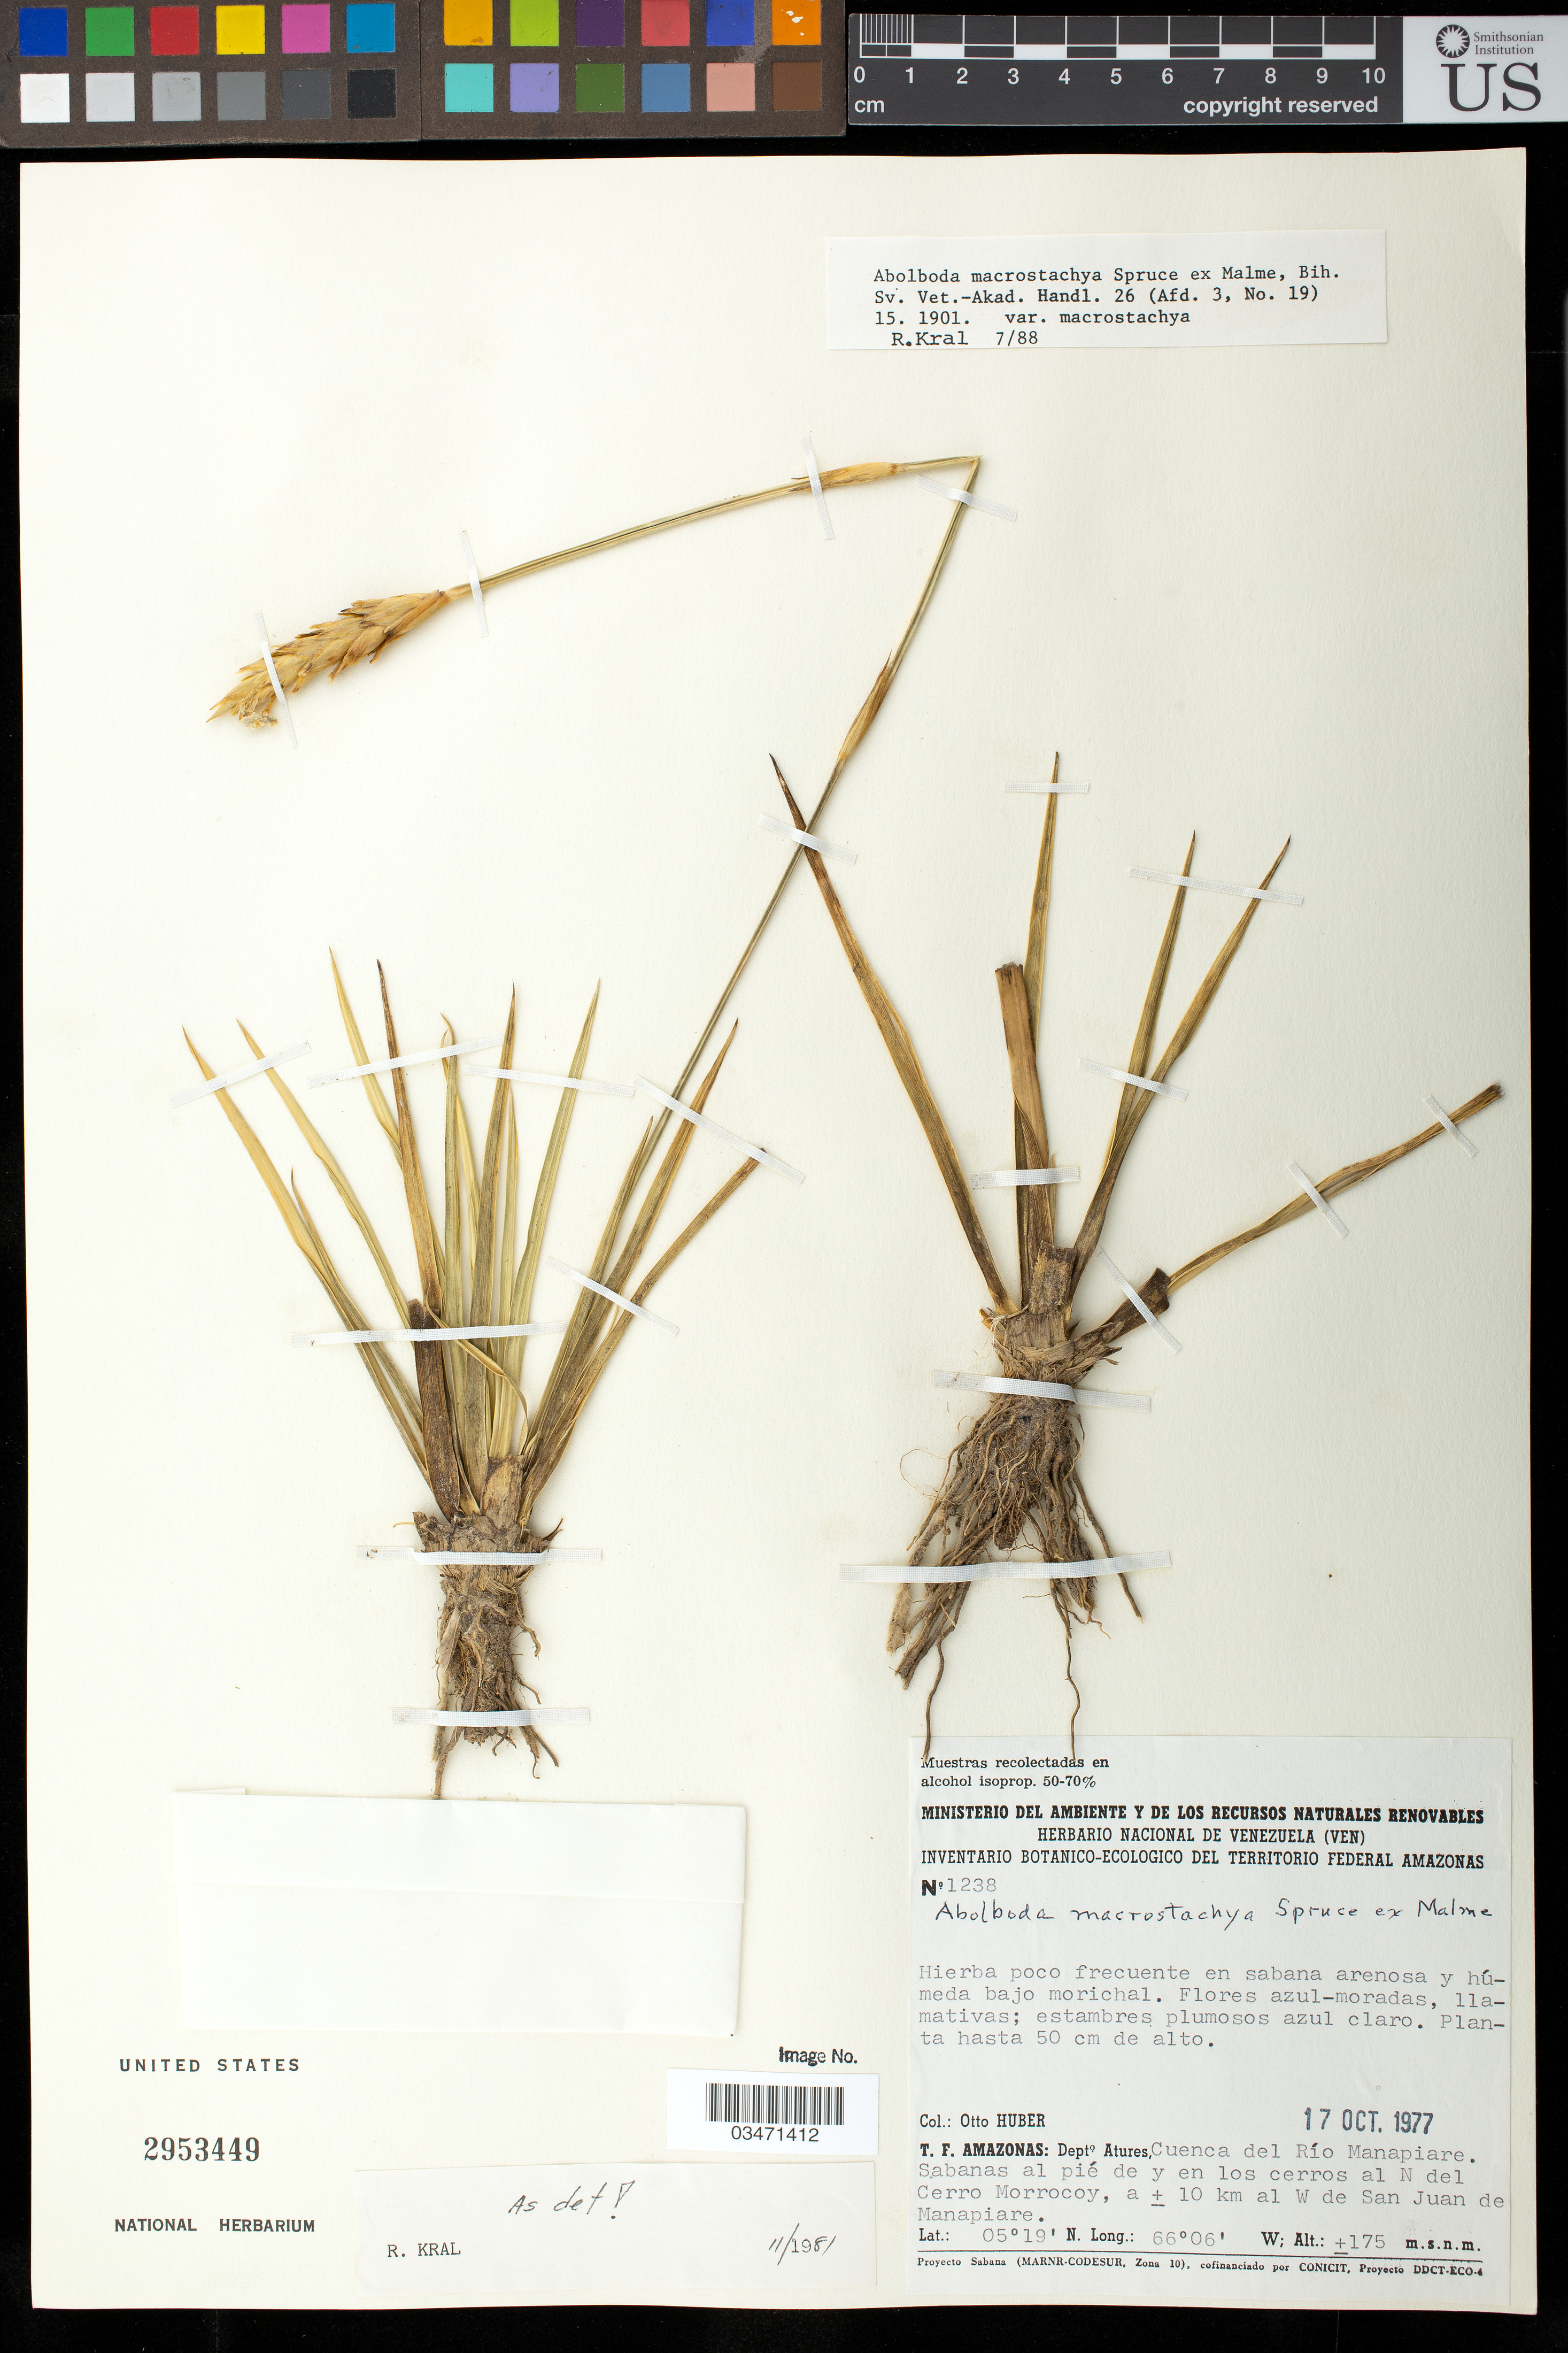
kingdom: Plantae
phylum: Tracheophyta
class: Liliopsida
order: Poales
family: Xyridaceae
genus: Abolboda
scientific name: Abolboda macrostachya var. macrostachya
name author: Spruce ex Malme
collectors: O. Huber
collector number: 1238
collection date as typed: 17-Oct-77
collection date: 1977-10-17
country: Venezuela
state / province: Amazonas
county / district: Atures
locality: Río Manapiare, cuenca, N of Cerro Morrocoy, ± 10 km W of San Juan de Manapiare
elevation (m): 175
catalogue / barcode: US 2953449